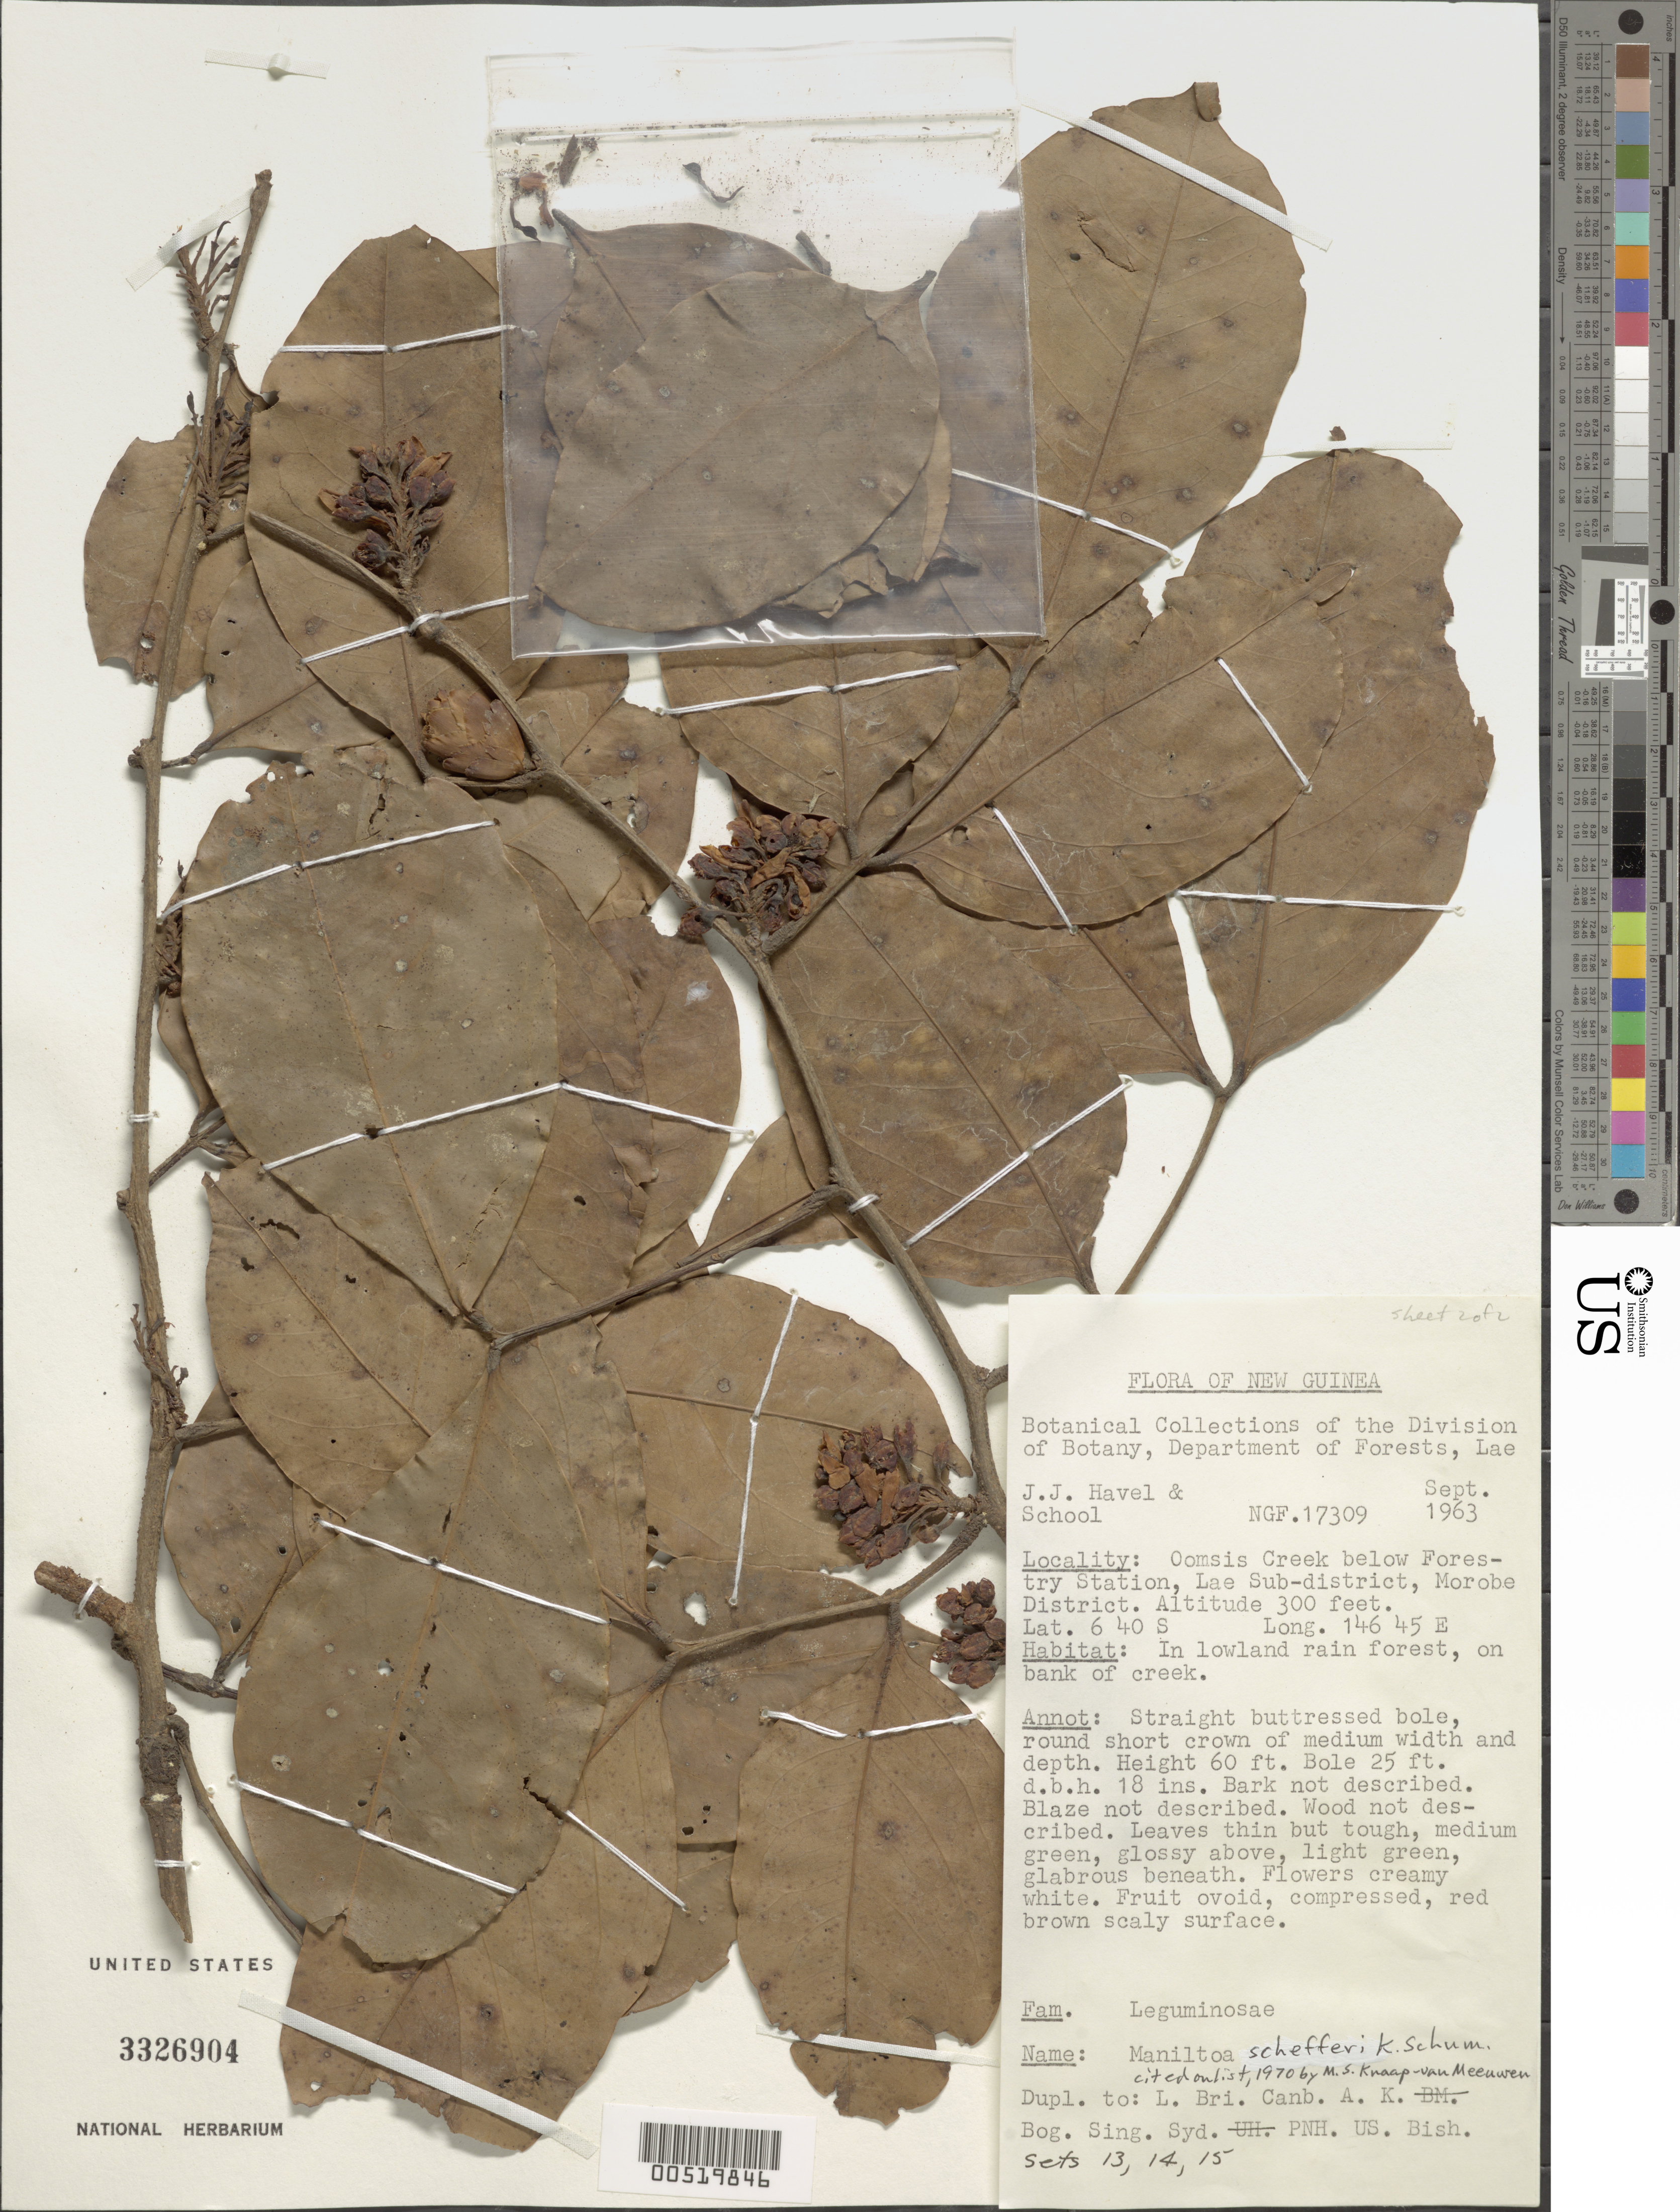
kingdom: Plantae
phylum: Tracheophyta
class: Magnoliopsida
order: Fabales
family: Fabaceae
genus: Maniltoa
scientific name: Maniltoa schefferi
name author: K. Schum. & Hollrung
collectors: J. Havel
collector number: NGF 17309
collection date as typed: Sep 1963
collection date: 1963-09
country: Papua New Guinea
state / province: Morobe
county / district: Lae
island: New Guinea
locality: Barahona (?), c creek below forestry station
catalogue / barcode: US 3326904